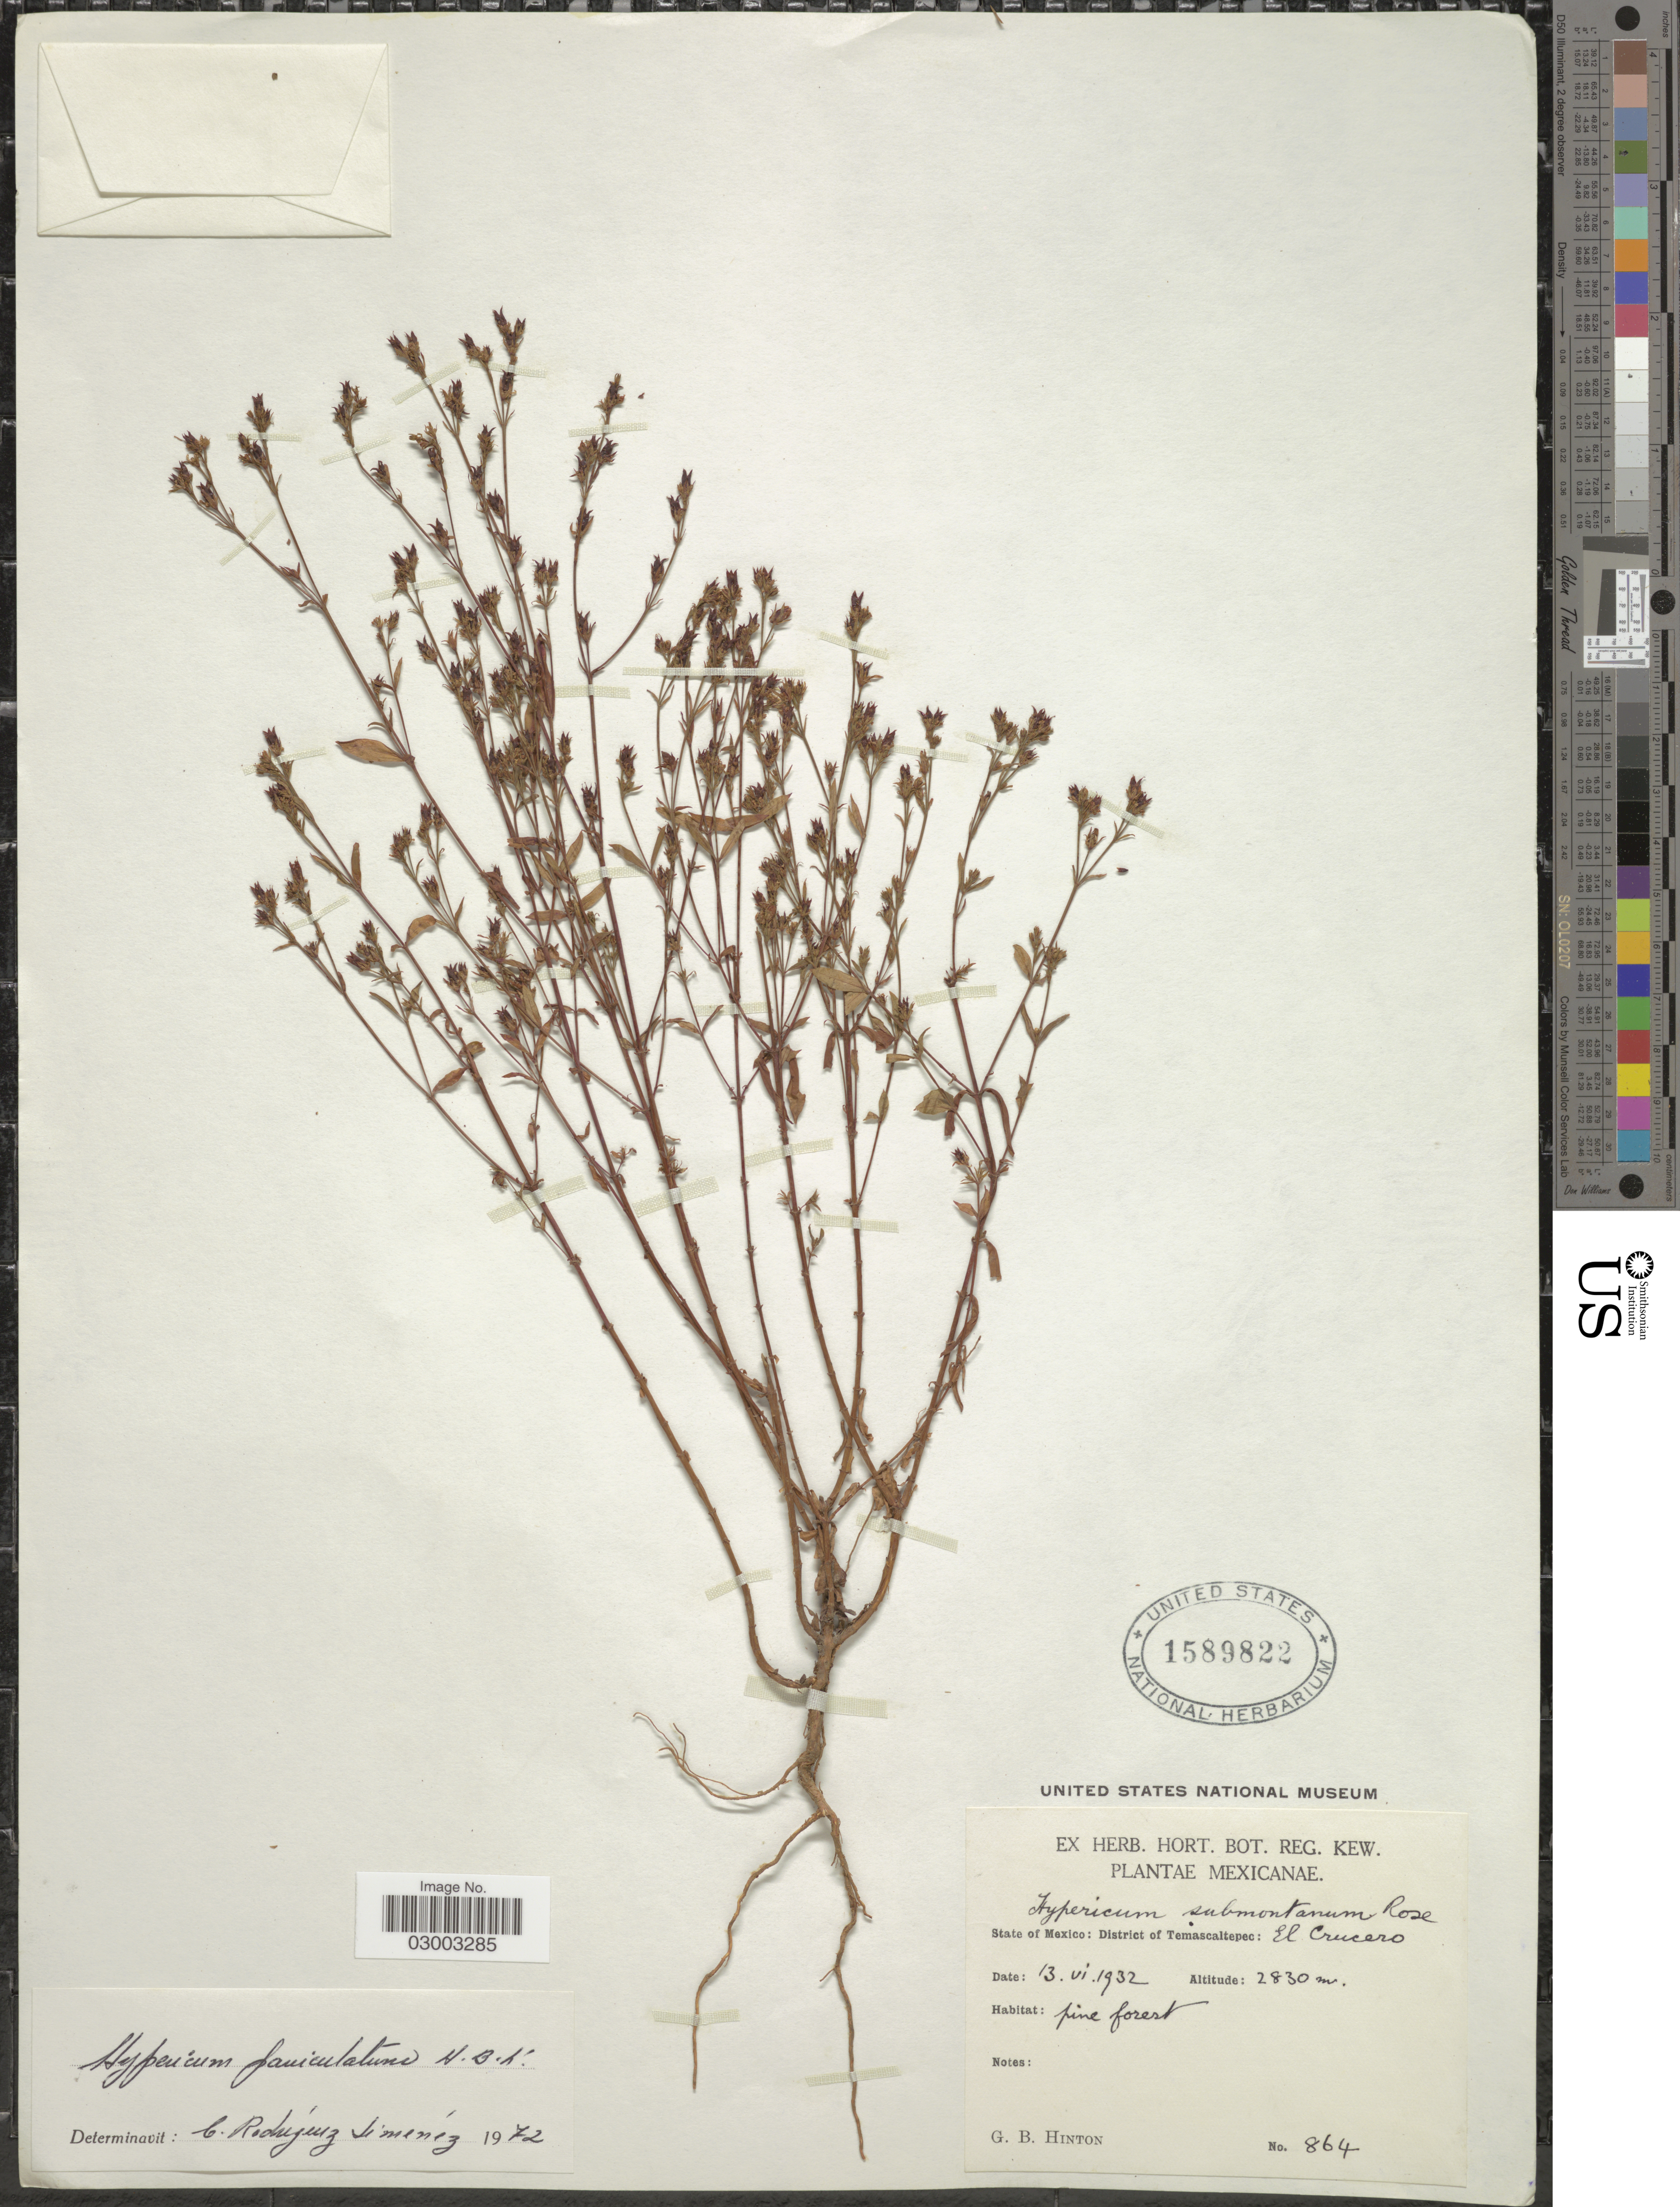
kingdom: Plantae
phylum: Tracheophyta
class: Magnoliopsida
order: Malpighiales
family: Hypericaceae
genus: Hypericum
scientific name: Hypericum philonotis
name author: Schltdl. & Cham.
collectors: G. B. Hinton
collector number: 864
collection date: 1932-06-13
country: Mexico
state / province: México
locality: State of Mexico: District of Temascaltepec: El Crucero.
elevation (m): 2830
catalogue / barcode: US 1589822